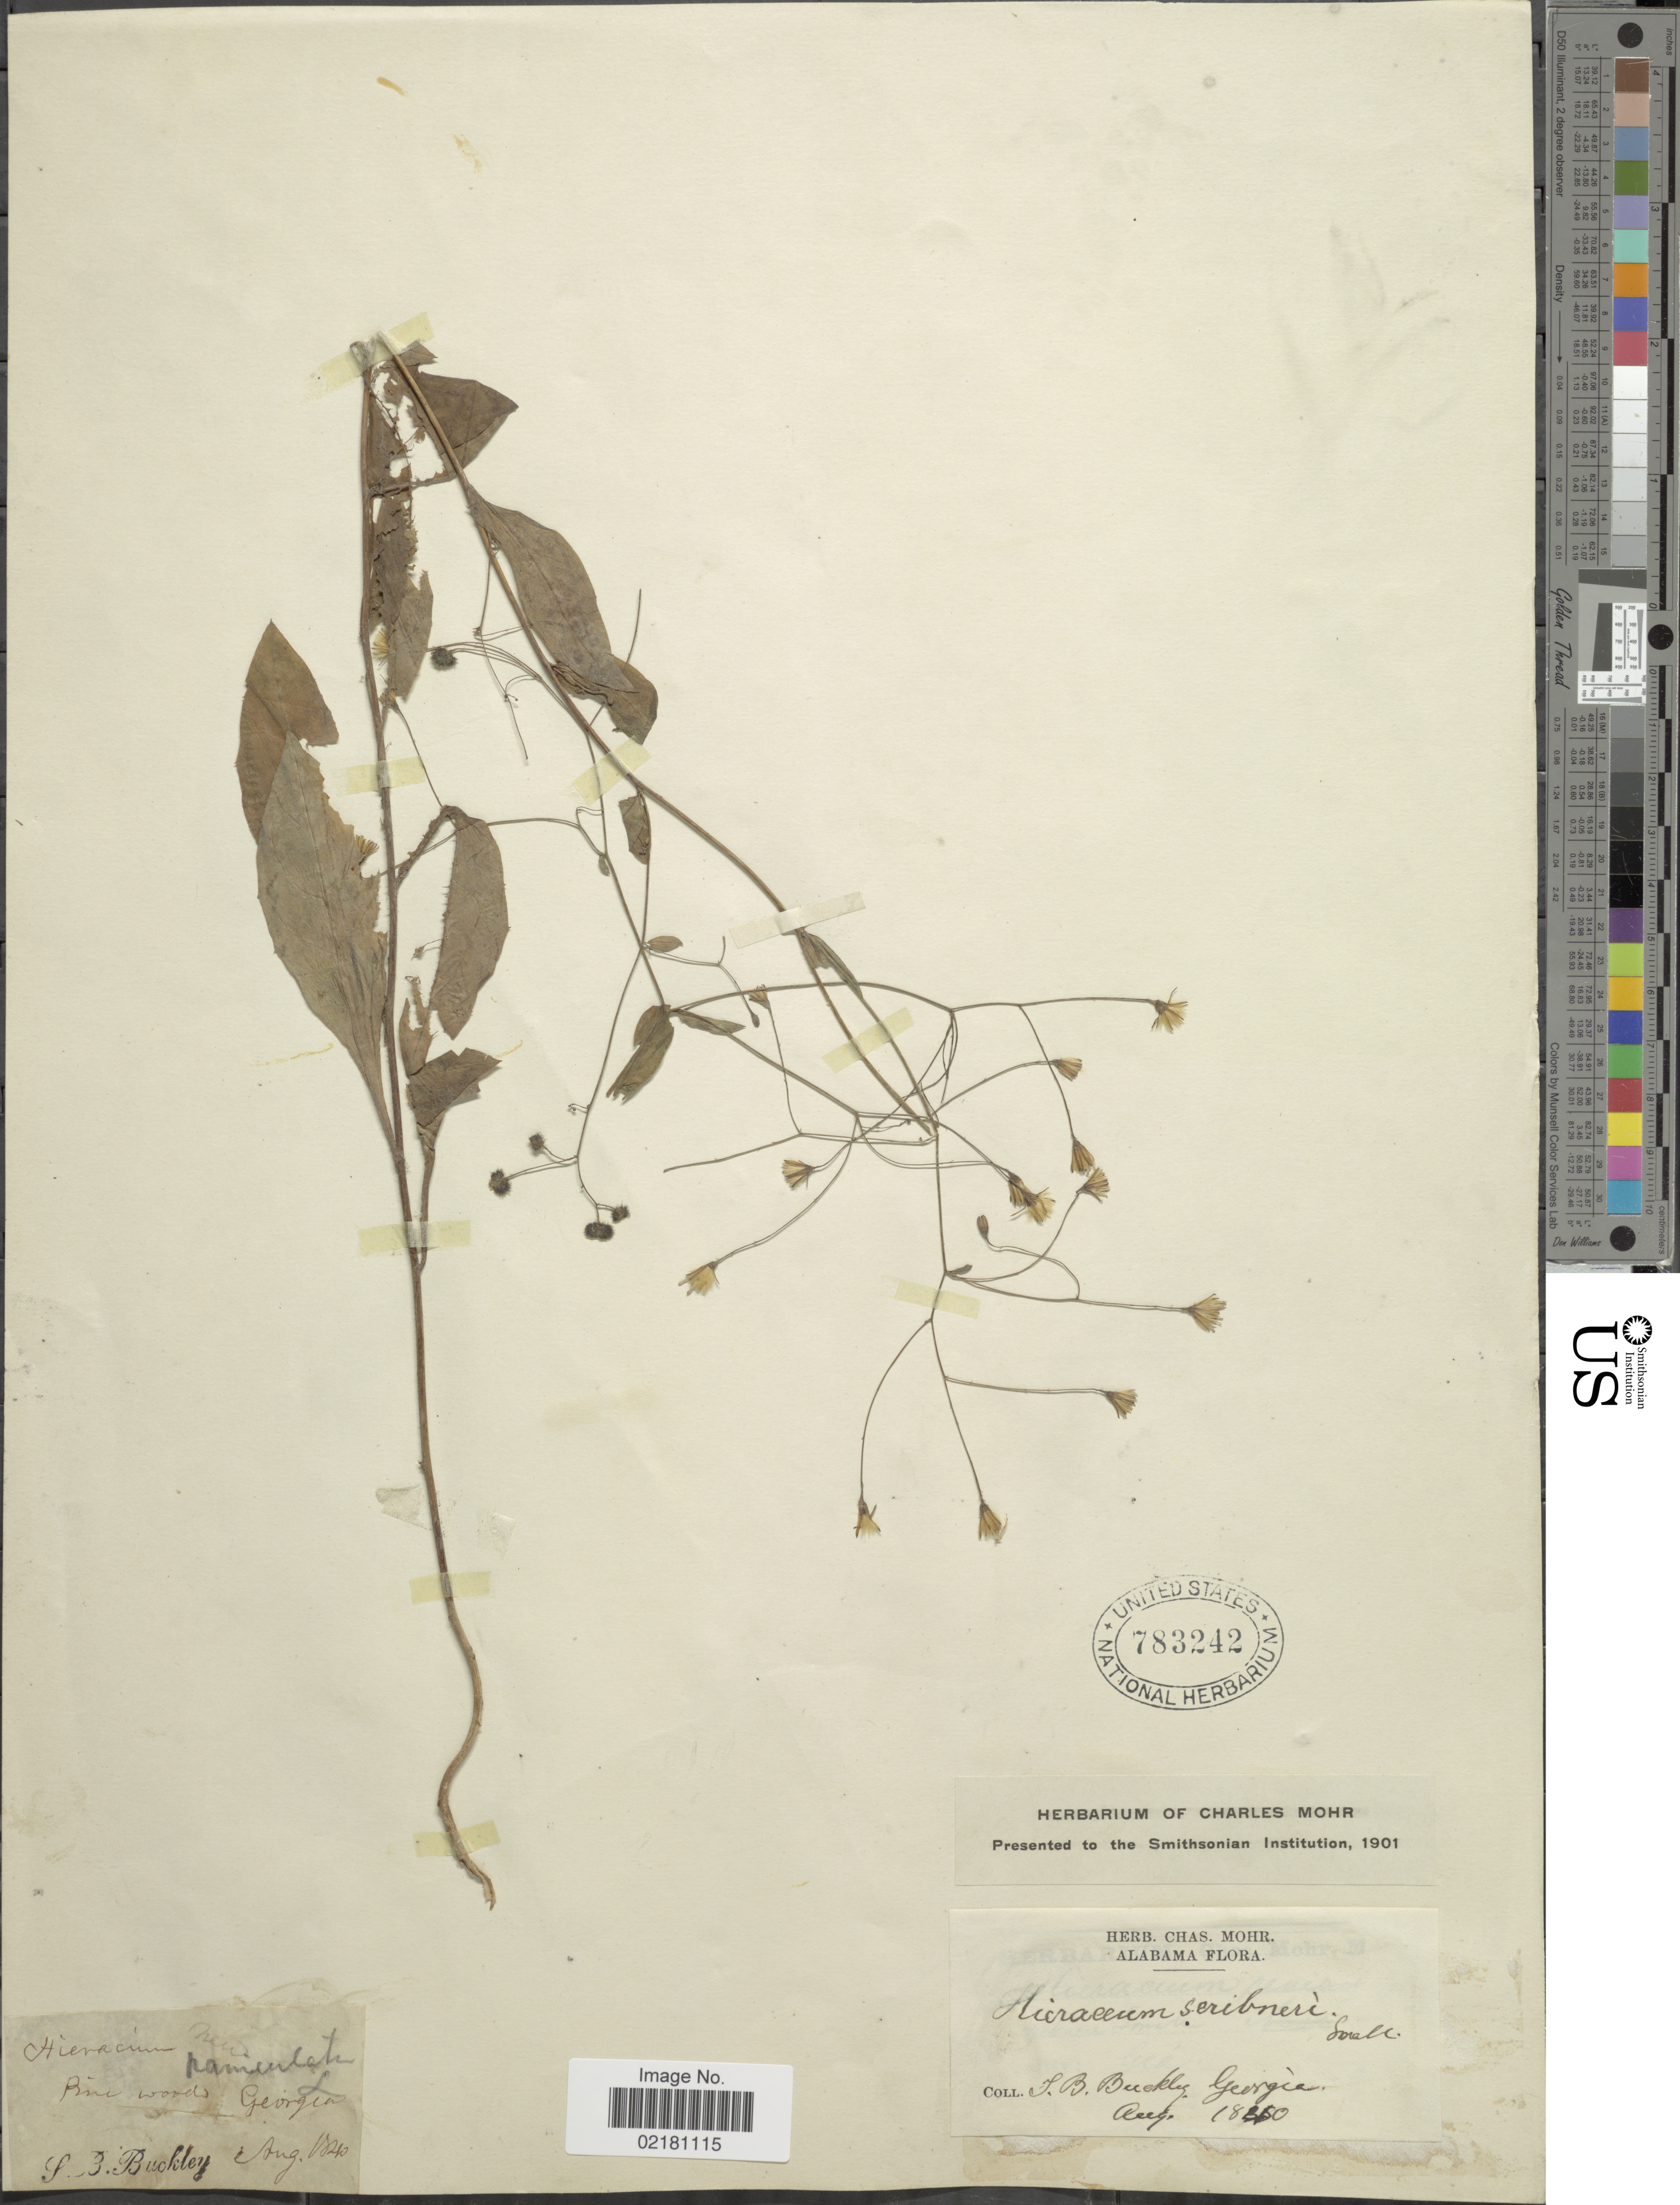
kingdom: Plantae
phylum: Tracheophyta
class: Magnoliopsida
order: Asterales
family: Asteraceae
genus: Hieracium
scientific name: Hieracium scribneri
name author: Small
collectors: S. B. Buckley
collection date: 1840-08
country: United States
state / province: Georgia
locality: Alabama. Pine woods, Georgia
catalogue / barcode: US 783242